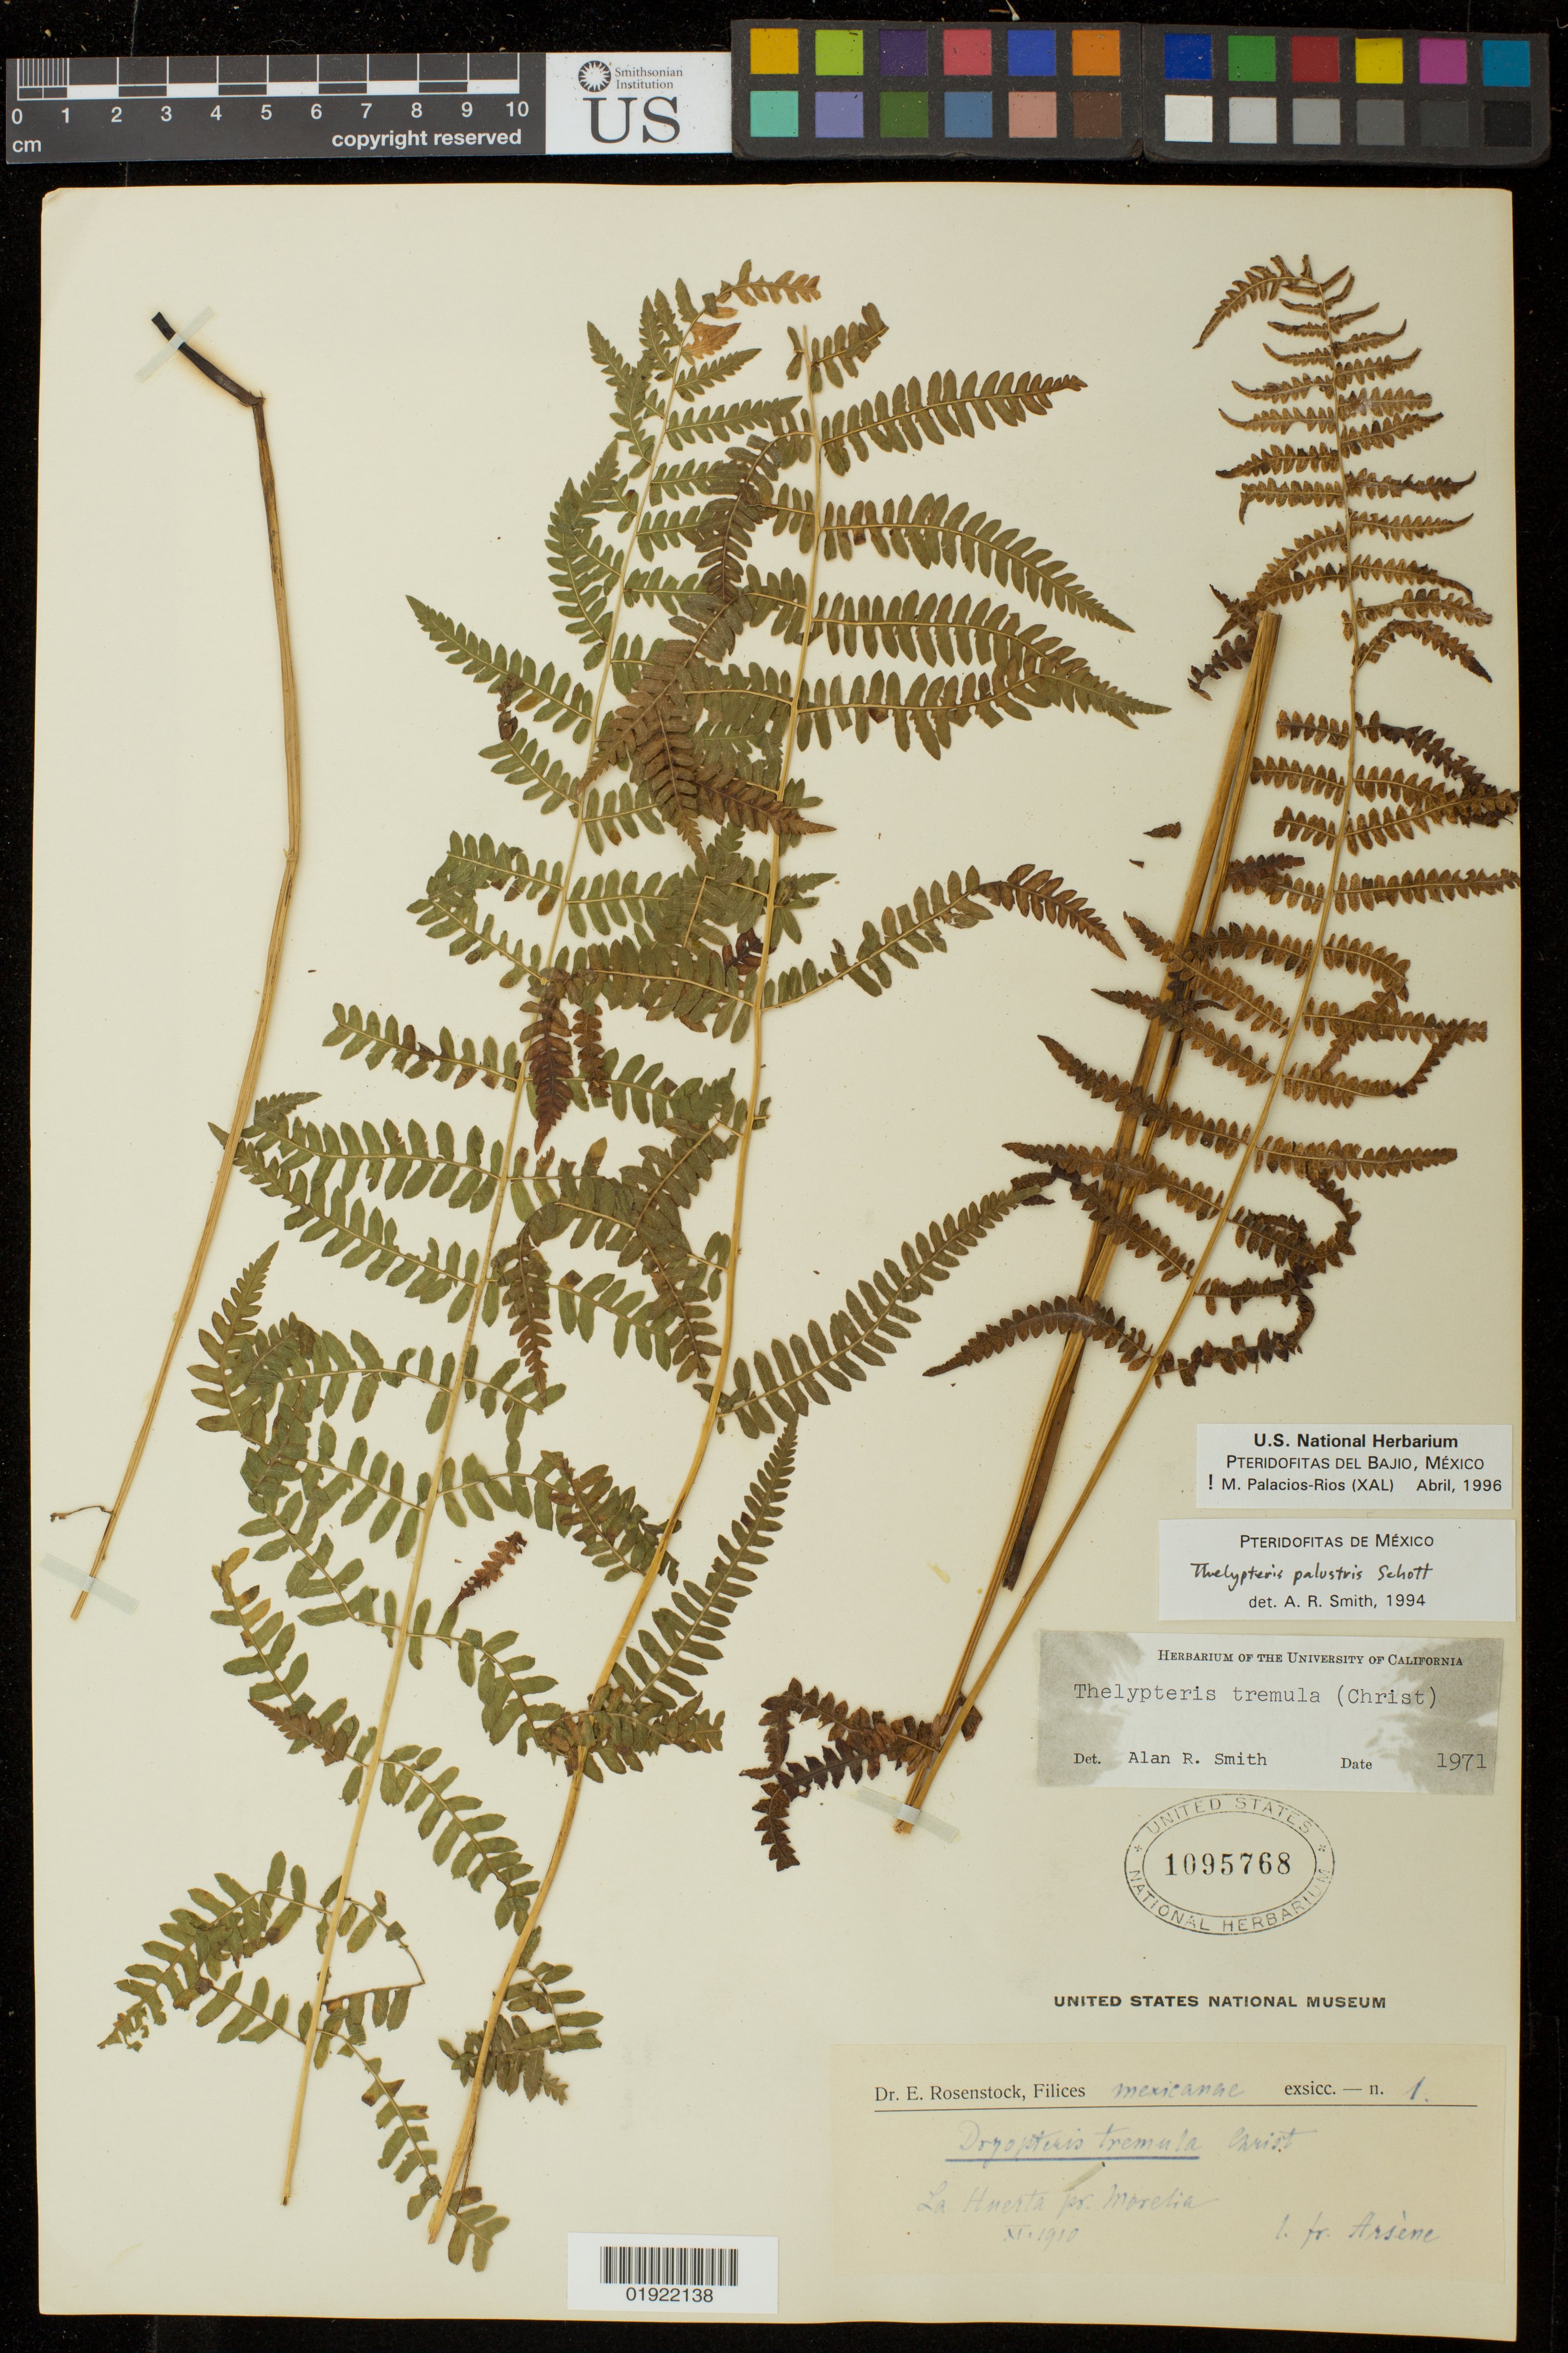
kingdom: Plantae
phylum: Tracheophyta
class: Polypodiopsida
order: Polypodiales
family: Thelypteridaceae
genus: Thelypteris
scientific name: Thelypteris palustris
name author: (Salisb.) Schott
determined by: Schott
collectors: F. Arsène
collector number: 1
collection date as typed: XI/1910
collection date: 1910-11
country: Mexico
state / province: Michoacán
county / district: Morelia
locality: La Huerta pr. Morelia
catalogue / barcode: US 1095768